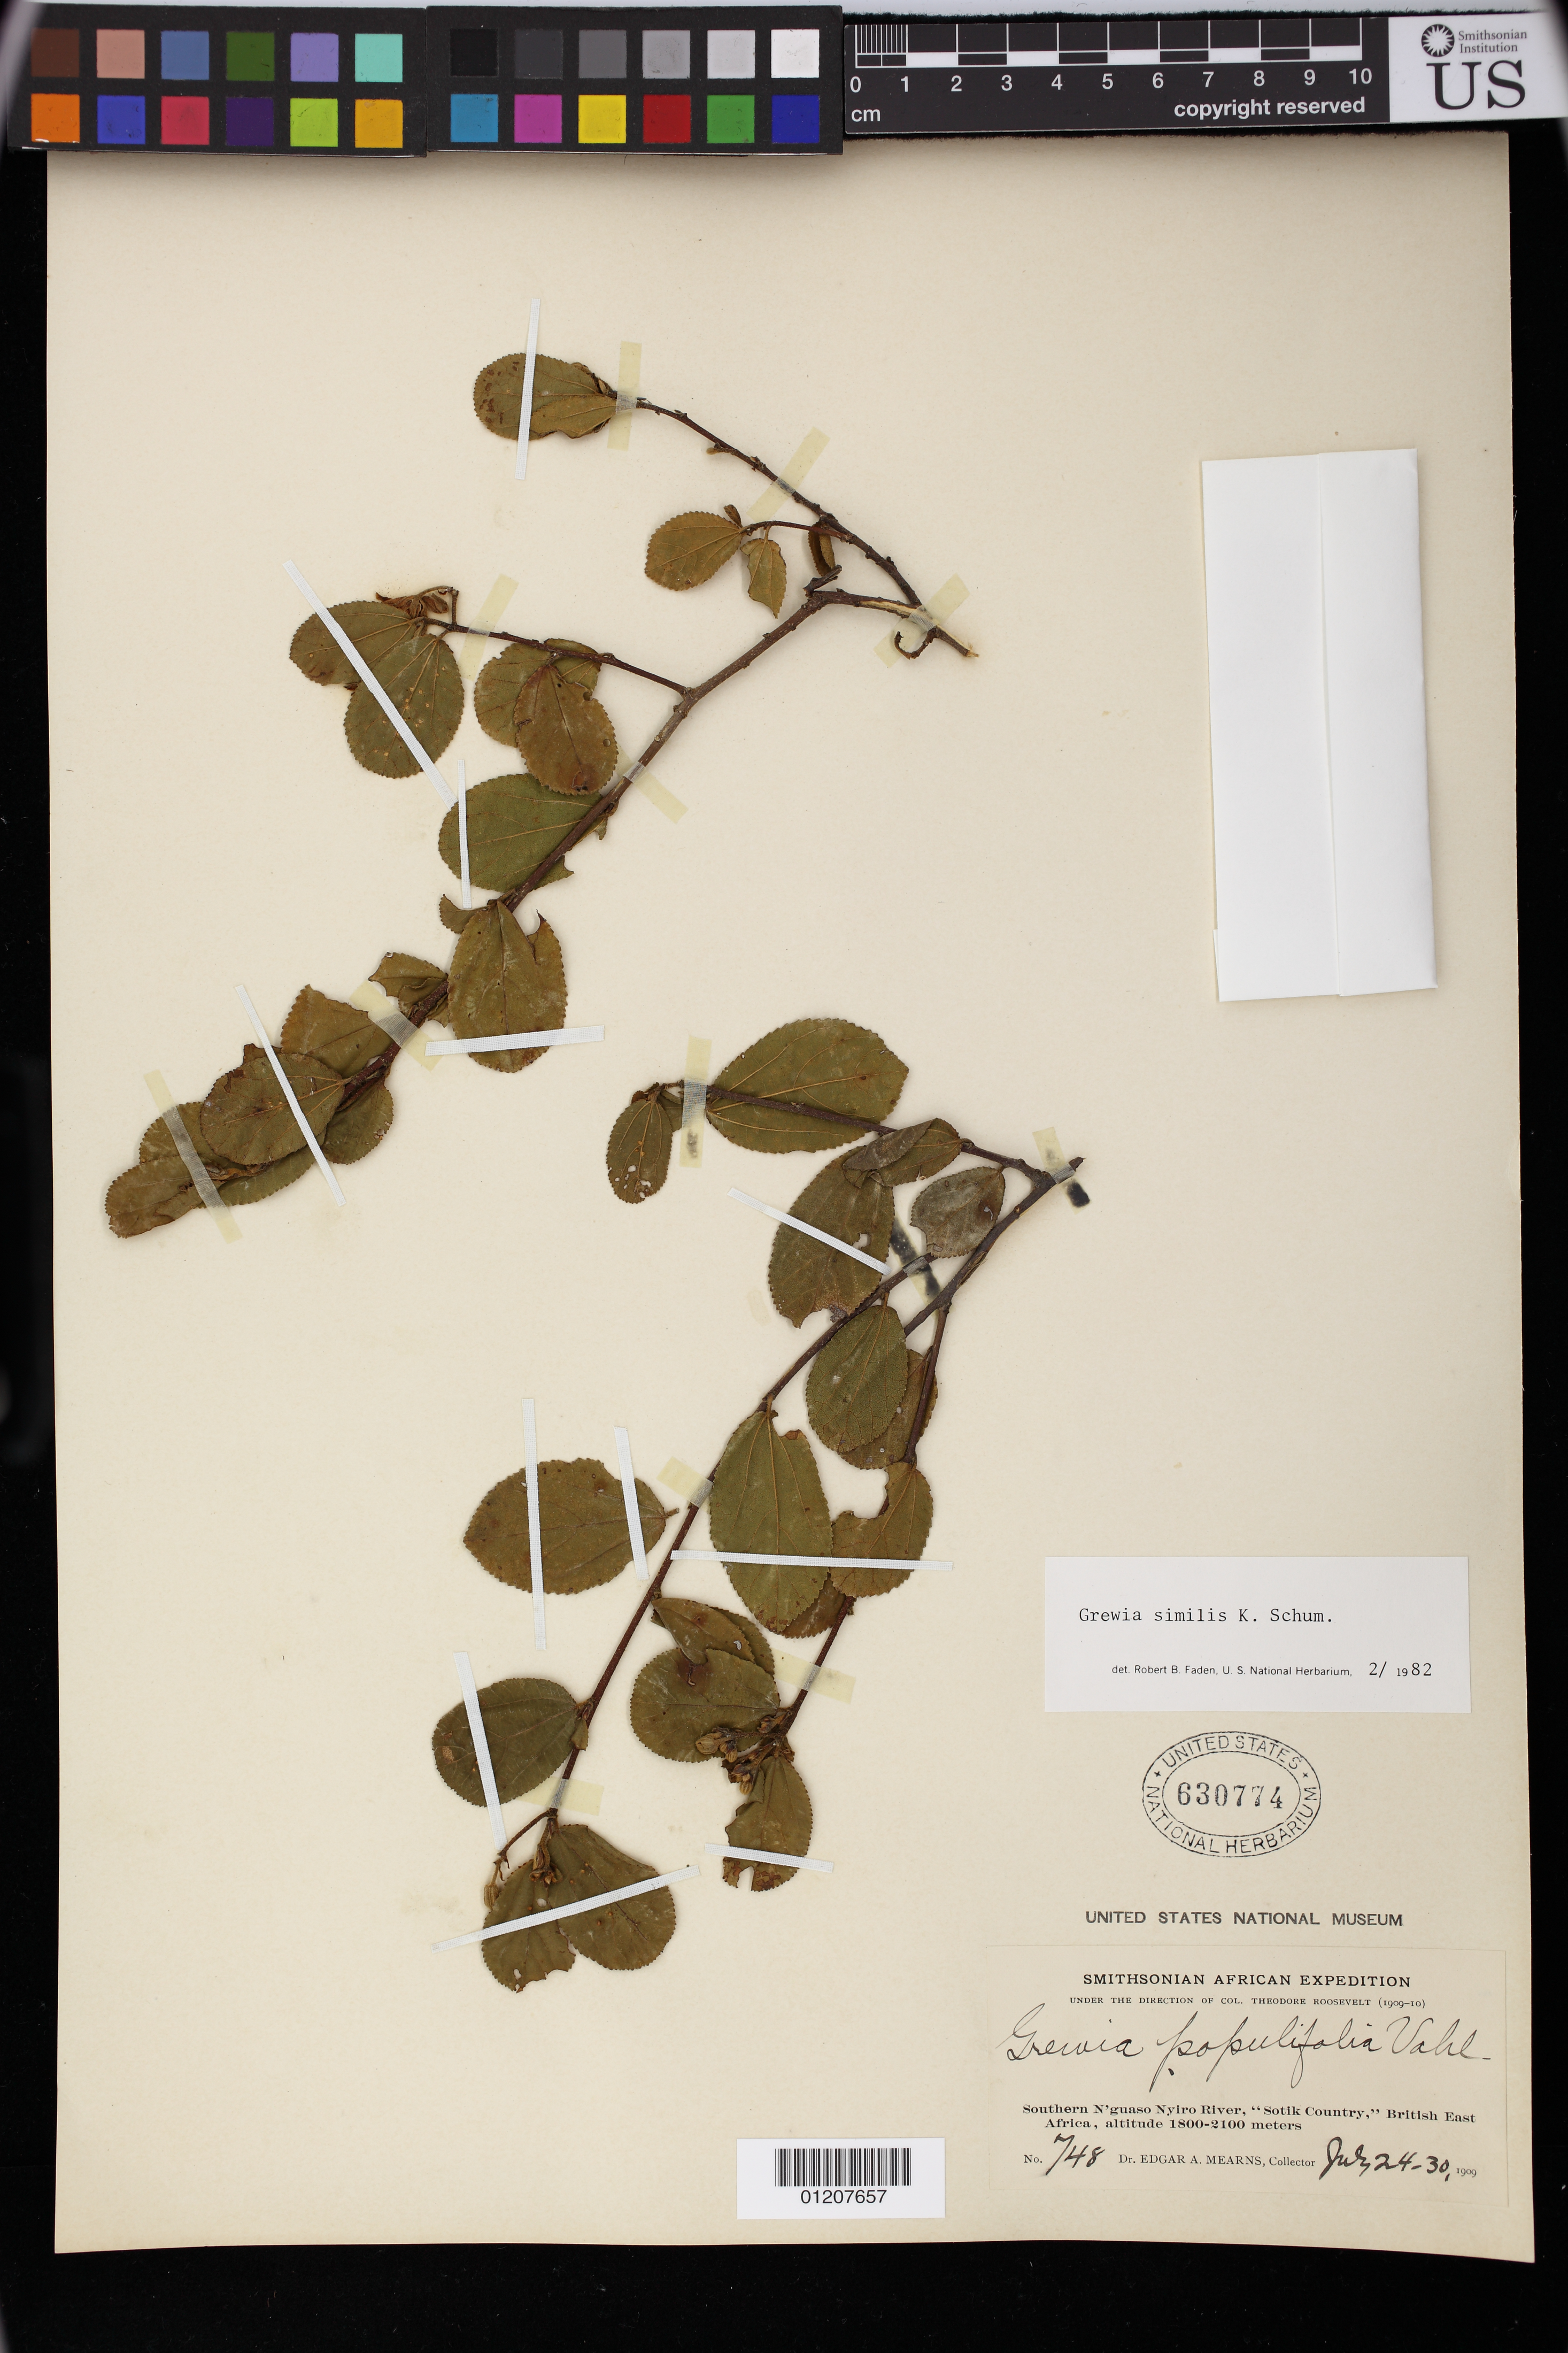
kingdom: Plantae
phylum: Tracheophyta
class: Magnoliopsida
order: Malvales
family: Malvaceae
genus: Grewia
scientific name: Grewia similis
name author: K. Schum.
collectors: E. A. Mearns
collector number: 748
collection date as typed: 24 Jul 1909 to 30 Jul 1909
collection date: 1909-07-24/1909-07-30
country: Kenya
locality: Southern N'guaso Nyiro River, "Sotik Country", British East Africa.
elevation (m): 1800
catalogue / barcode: US 630774